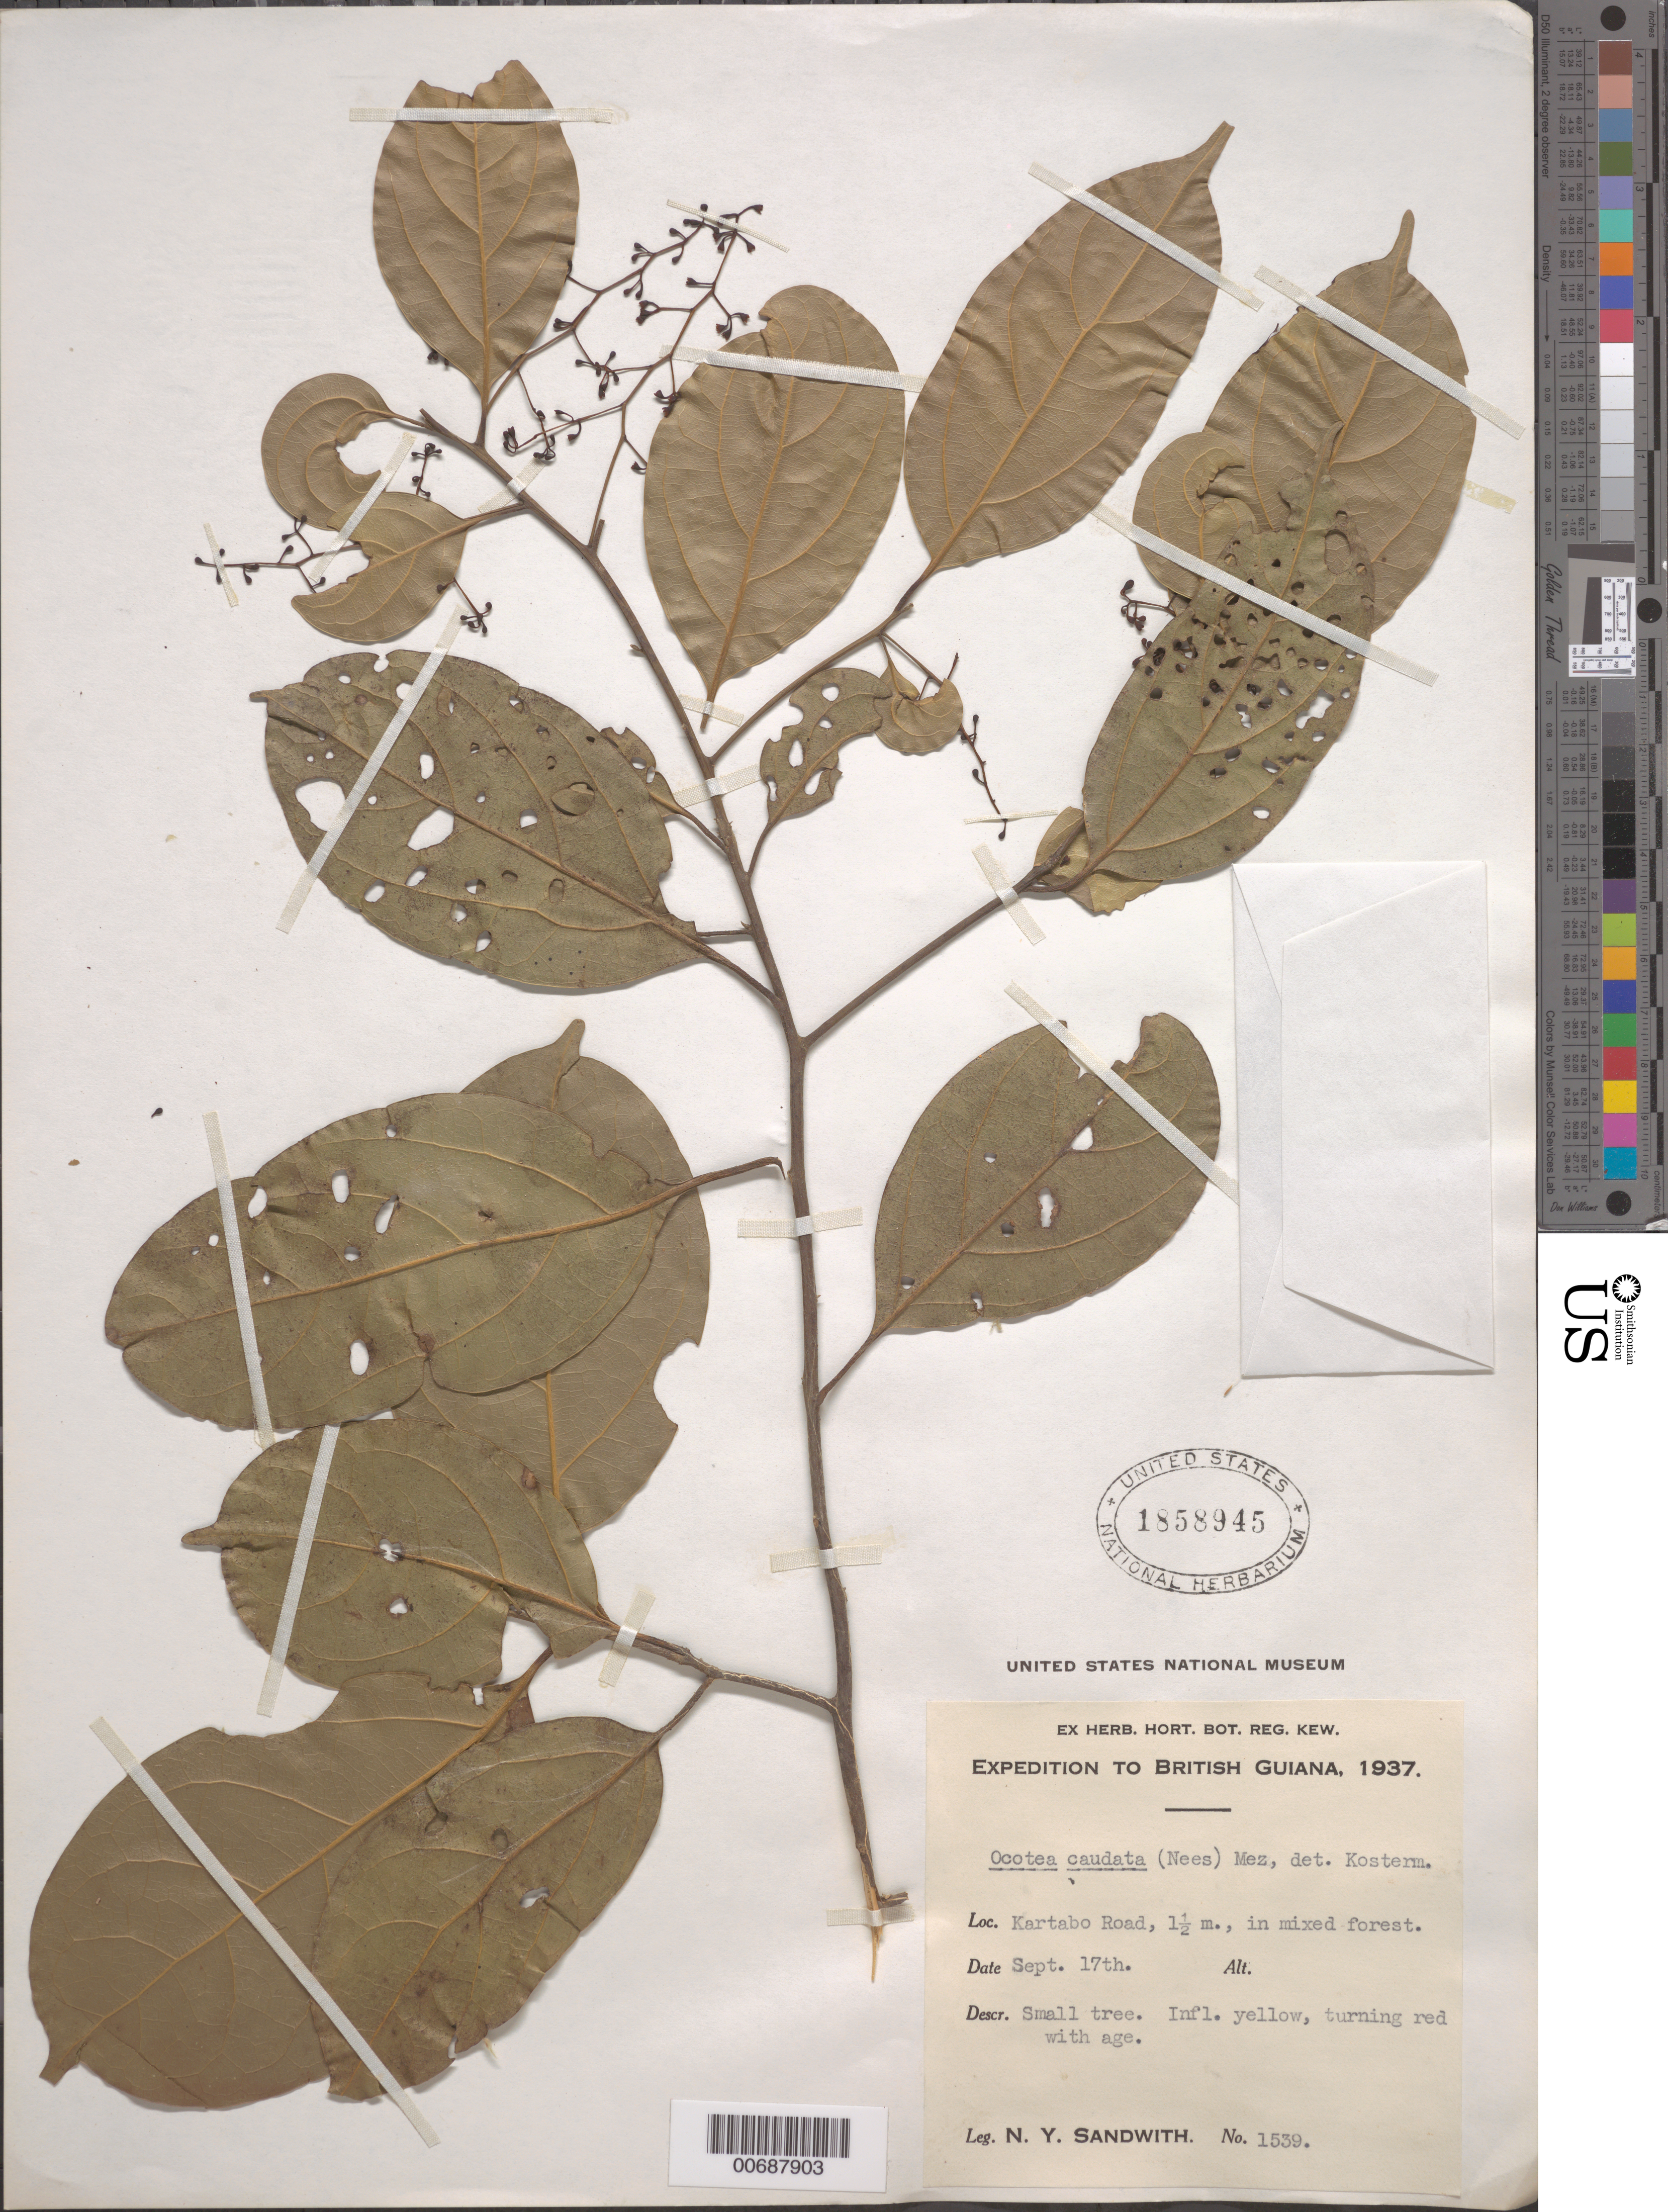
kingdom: Plantae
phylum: Tracheophyta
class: Magnoliopsida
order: Laurales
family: Lauraceae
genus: Ocotea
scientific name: Ocotea caudata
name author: (Nees) Mez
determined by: Kostermans, A. J. G. H.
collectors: N. Y. Sandwith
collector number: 1539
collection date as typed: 17-Sep-37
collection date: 1937-09-17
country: Guyana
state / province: Cuyuni-Mazaruni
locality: Kartabo Road, 1.5 mi.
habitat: Mixed forest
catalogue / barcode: US 1858945